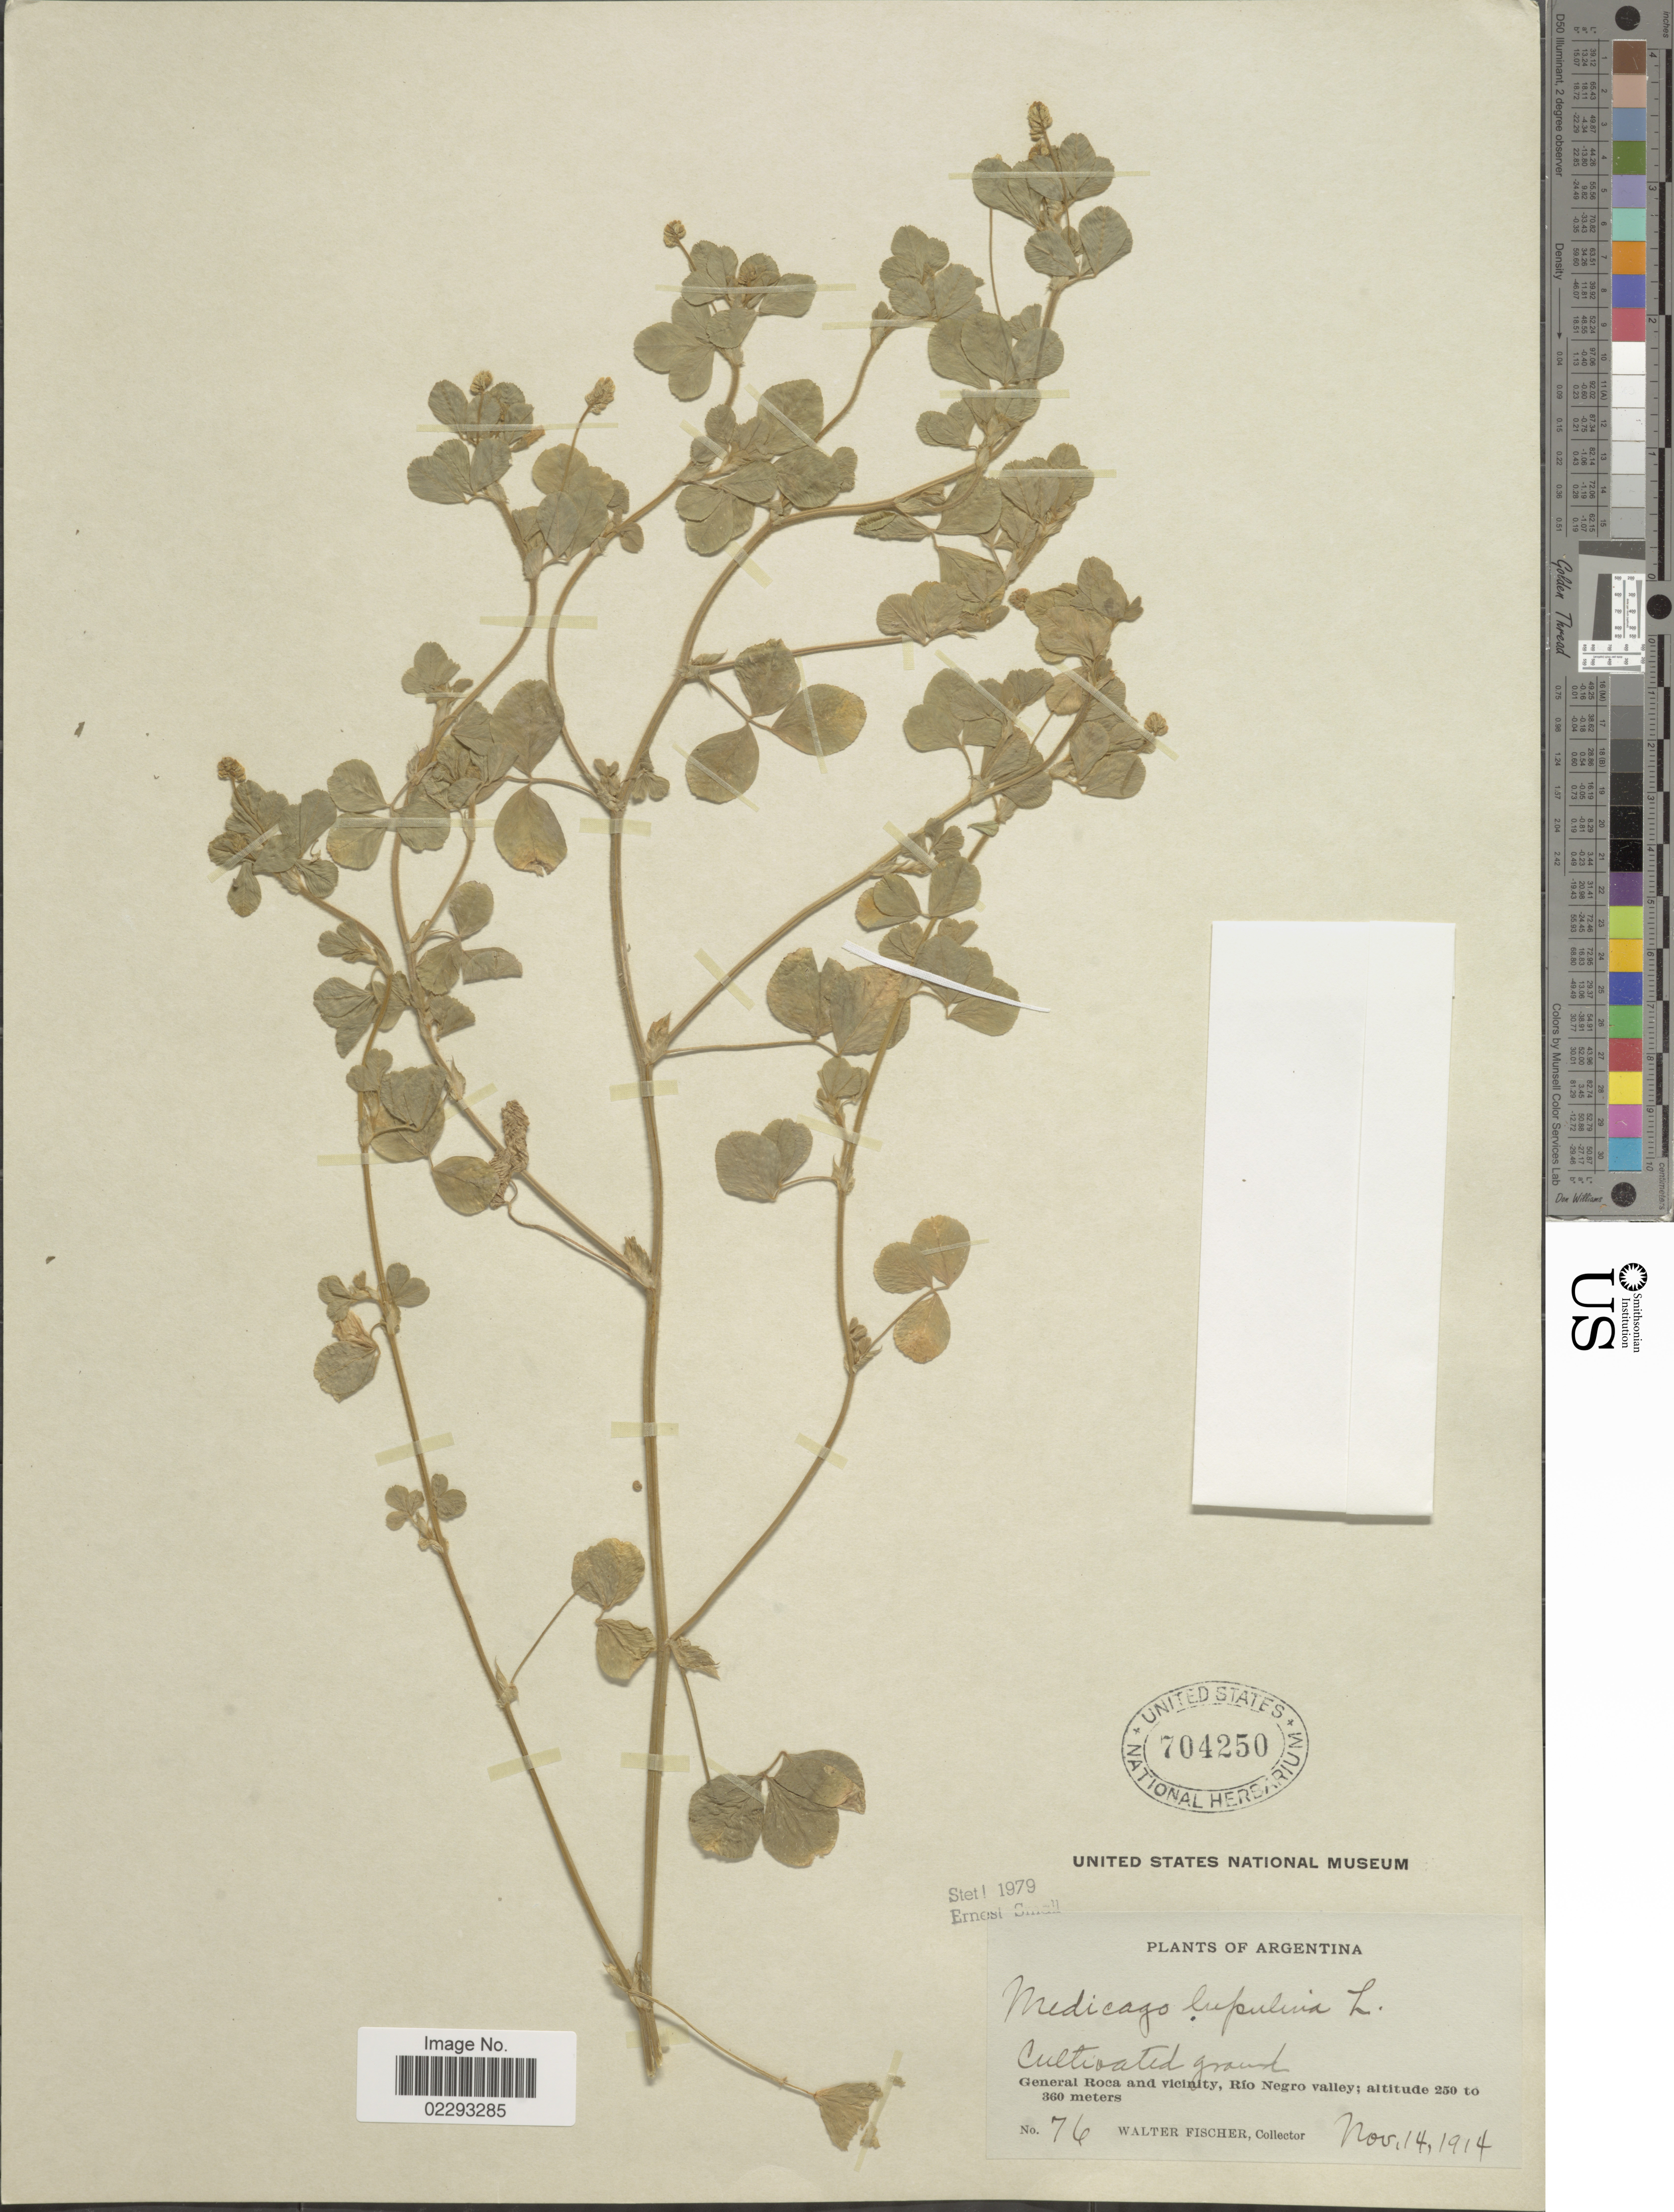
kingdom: Plantae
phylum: Tracheophyta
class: Magnoliopsida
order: Fabales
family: Fabaceae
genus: Medicago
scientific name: Medicago lupulina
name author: L.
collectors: W. Fischer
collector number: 76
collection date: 1914-11-14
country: Argentina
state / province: Rio Negro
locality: General Roca and vicinity, Río Negro valley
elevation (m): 250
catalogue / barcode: US 704250